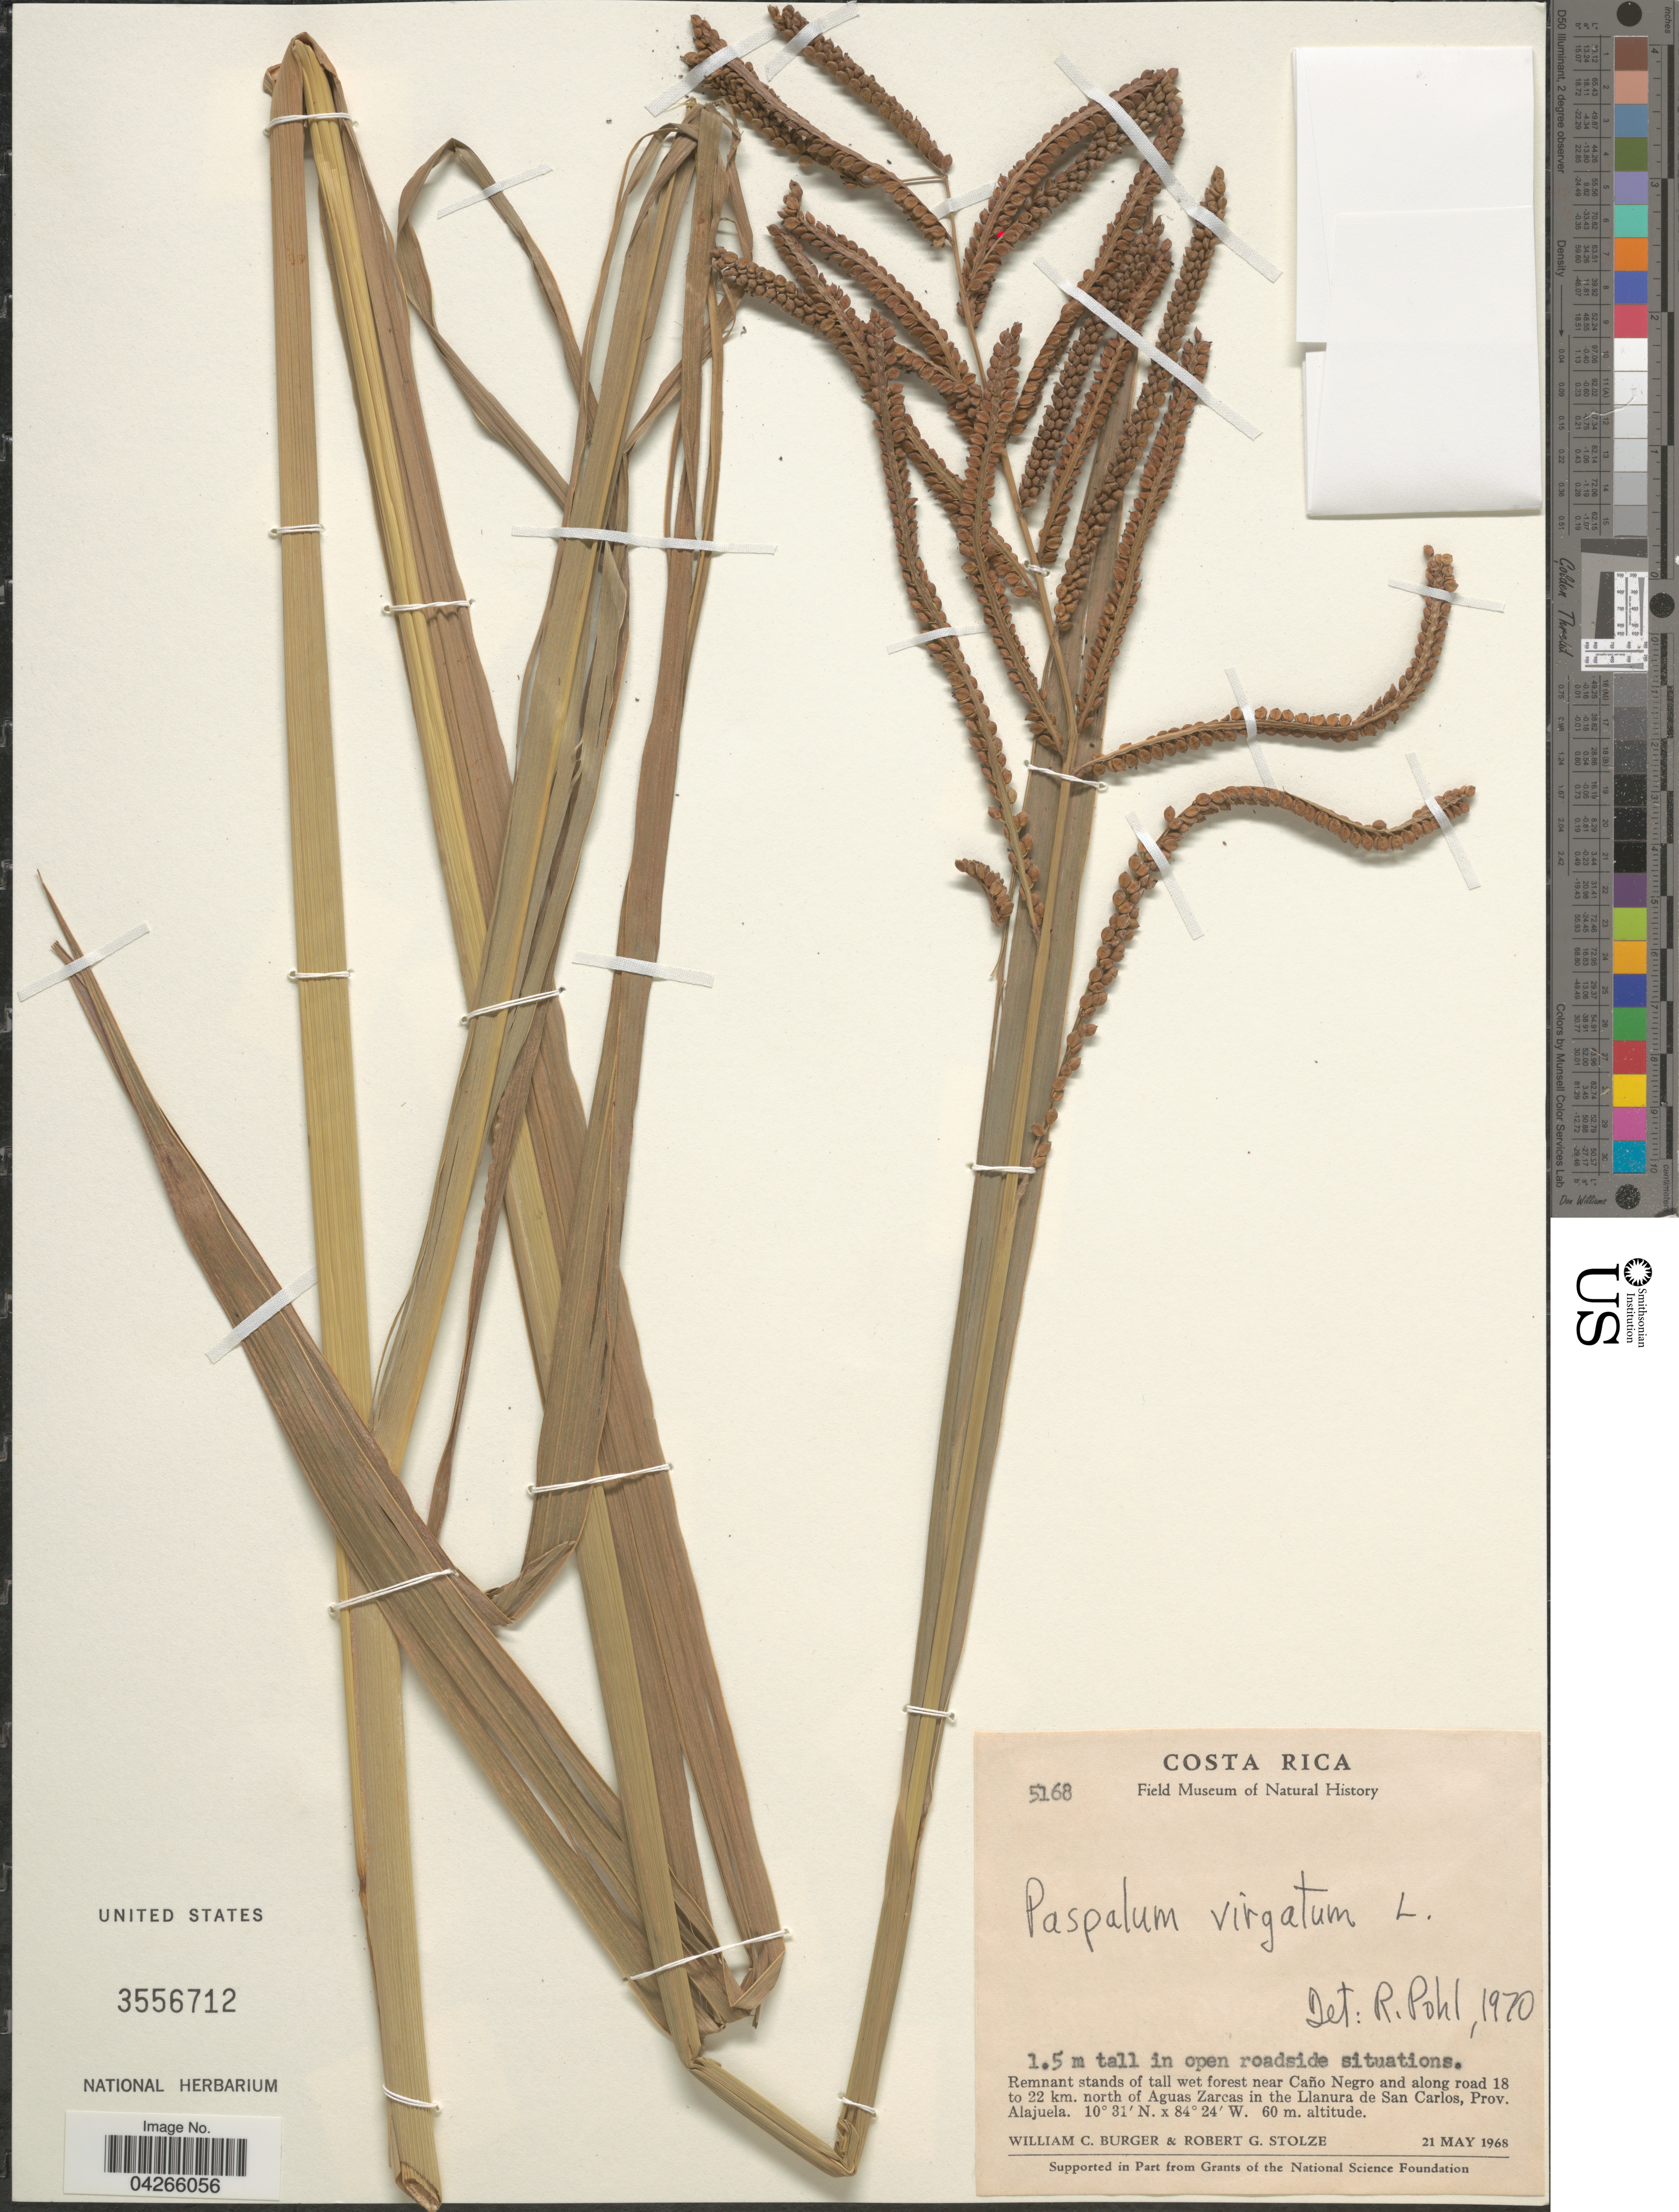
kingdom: Plantae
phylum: Tracheophyta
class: Liliopsida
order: Poales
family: Poaceae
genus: Paspalum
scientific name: Paspalum virgatum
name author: L.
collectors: W. Burger & R. G. Stolze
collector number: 5168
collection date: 1968-05-21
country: Costa Rica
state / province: Alajuela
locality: Remnant stands of tall wet forest near Caño Negro and along road 18 to 22 km. north of Aguas Zarcas in the Llanura de San Carlos.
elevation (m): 60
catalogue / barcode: US 3556712